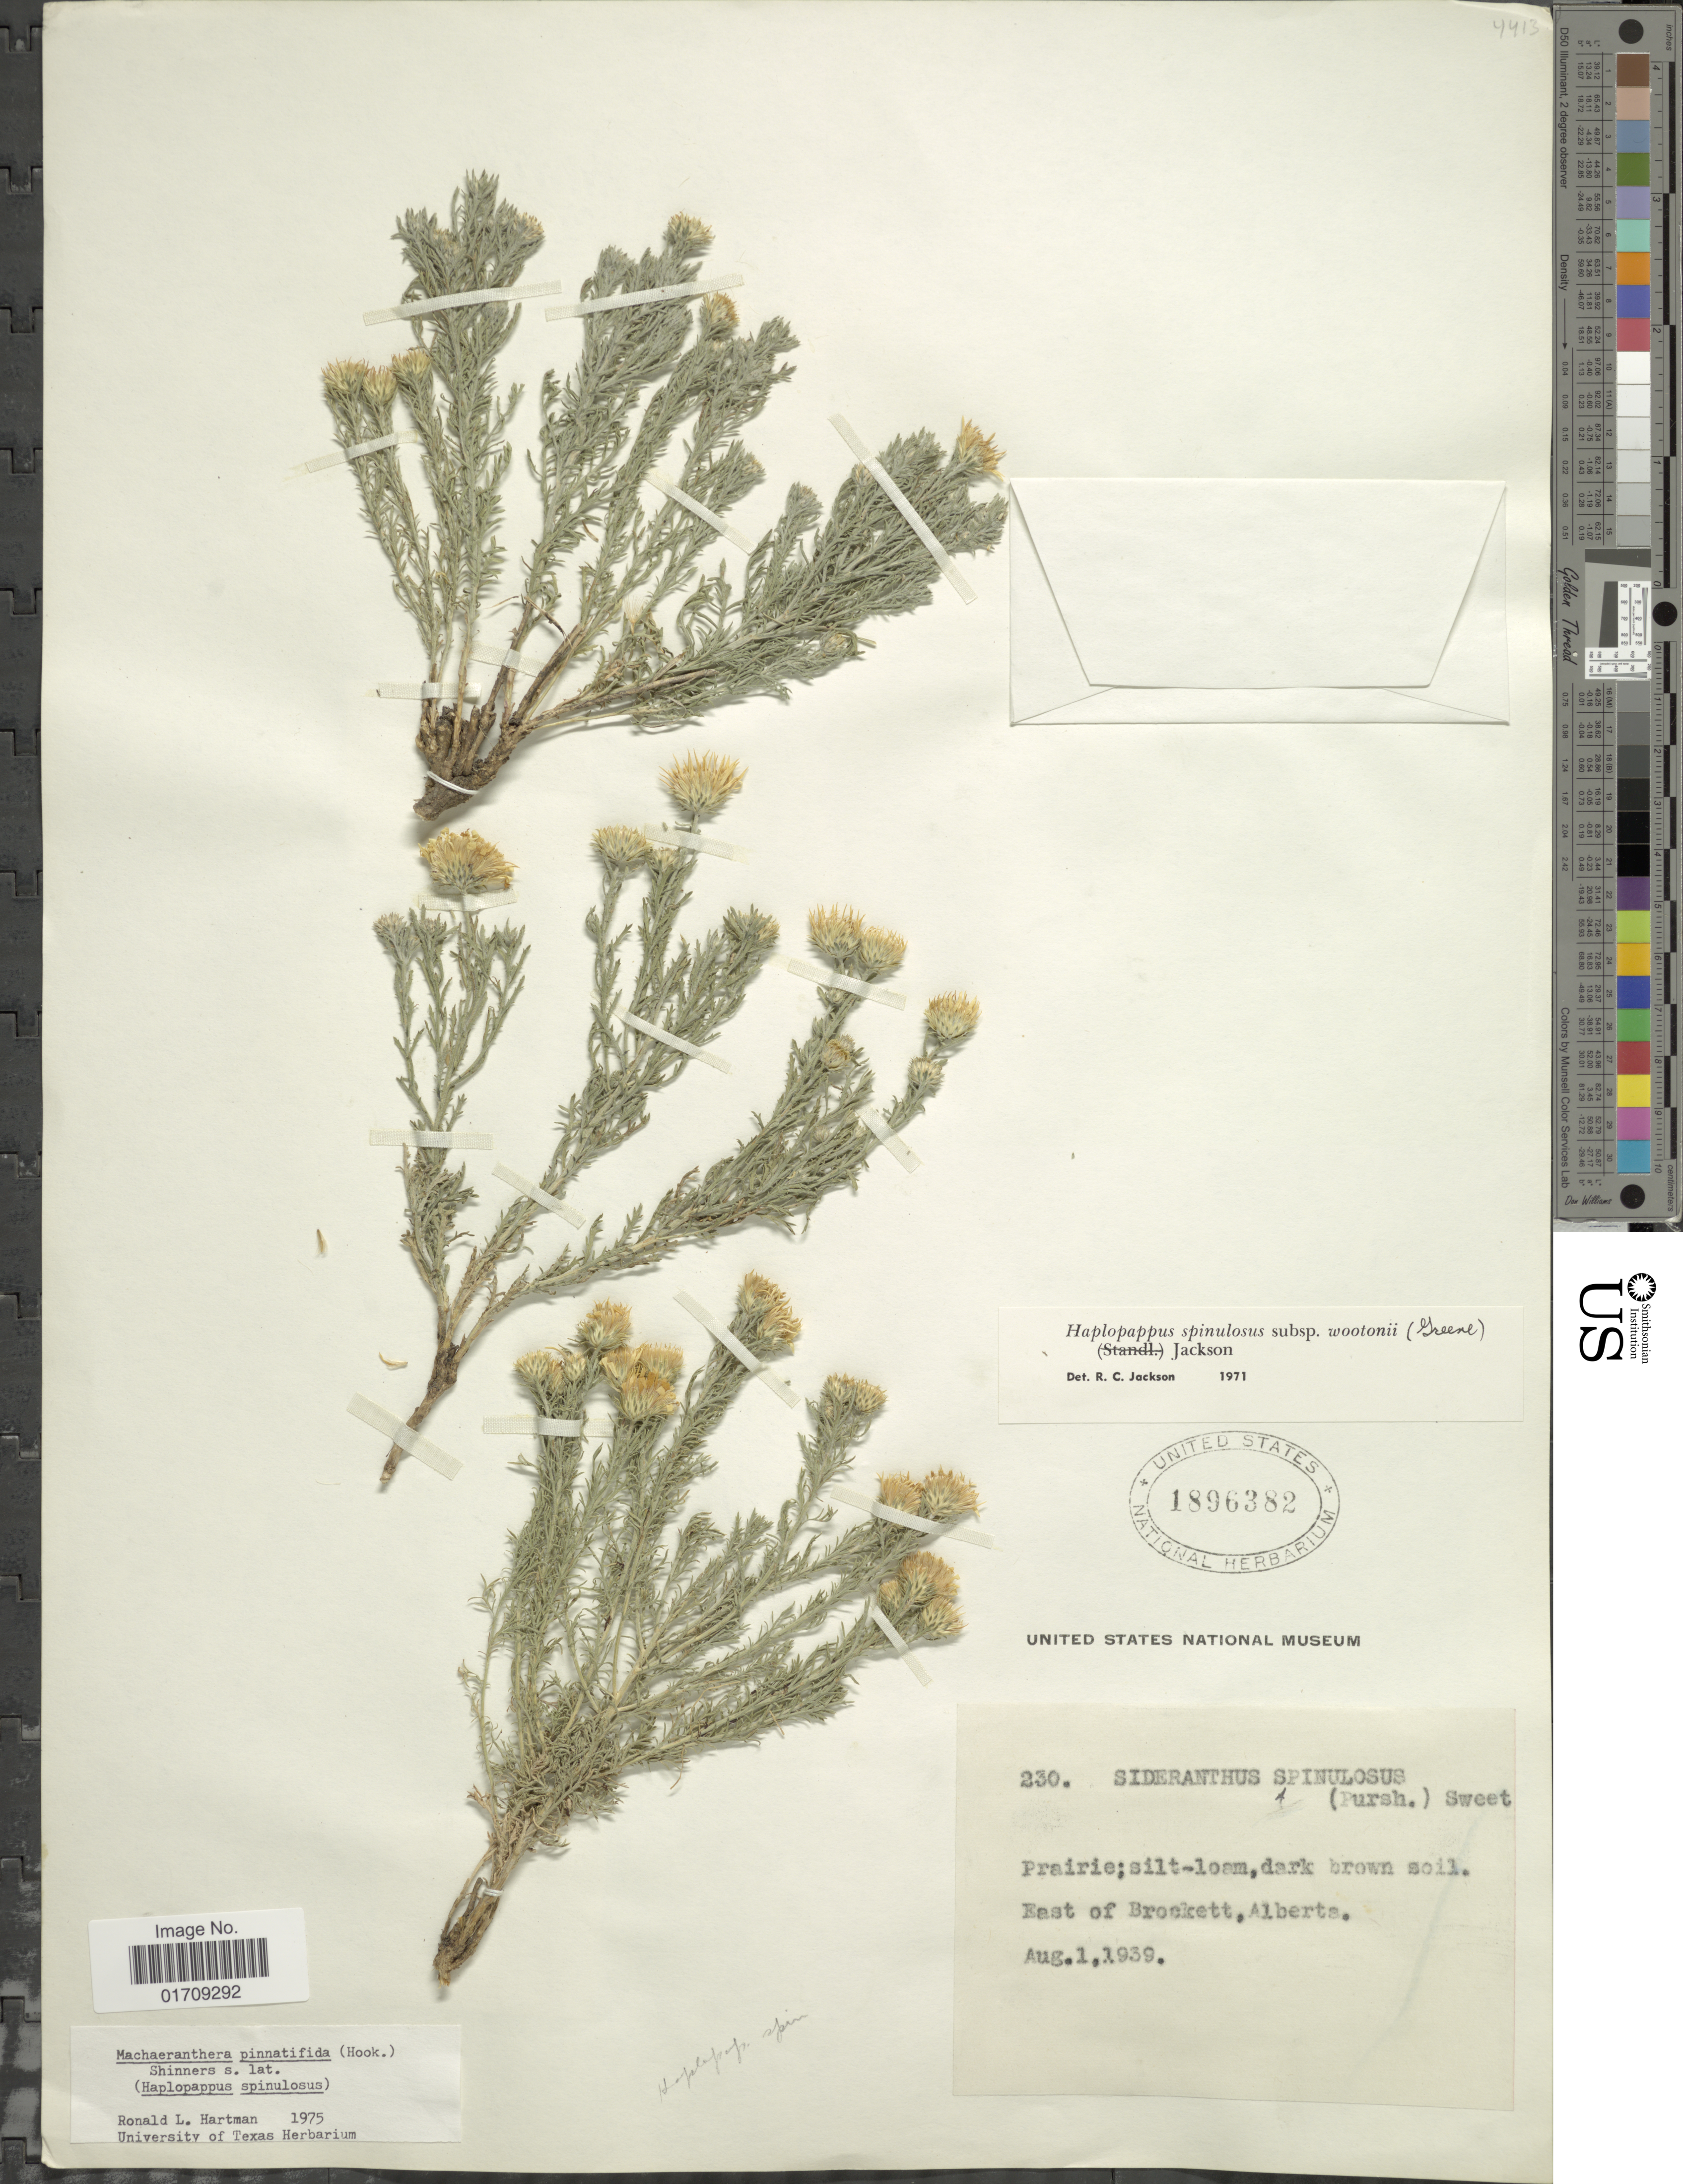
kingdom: Plantae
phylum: Tracheophyta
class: Magnoliopsida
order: Asterales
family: Asteraceae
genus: Machaeranthera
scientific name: Machaeranthera pinnatifida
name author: (Hook.) Shinners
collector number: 230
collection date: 1939-08-01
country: Canada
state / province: Alberta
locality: East of Brockett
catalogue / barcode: US 1896382